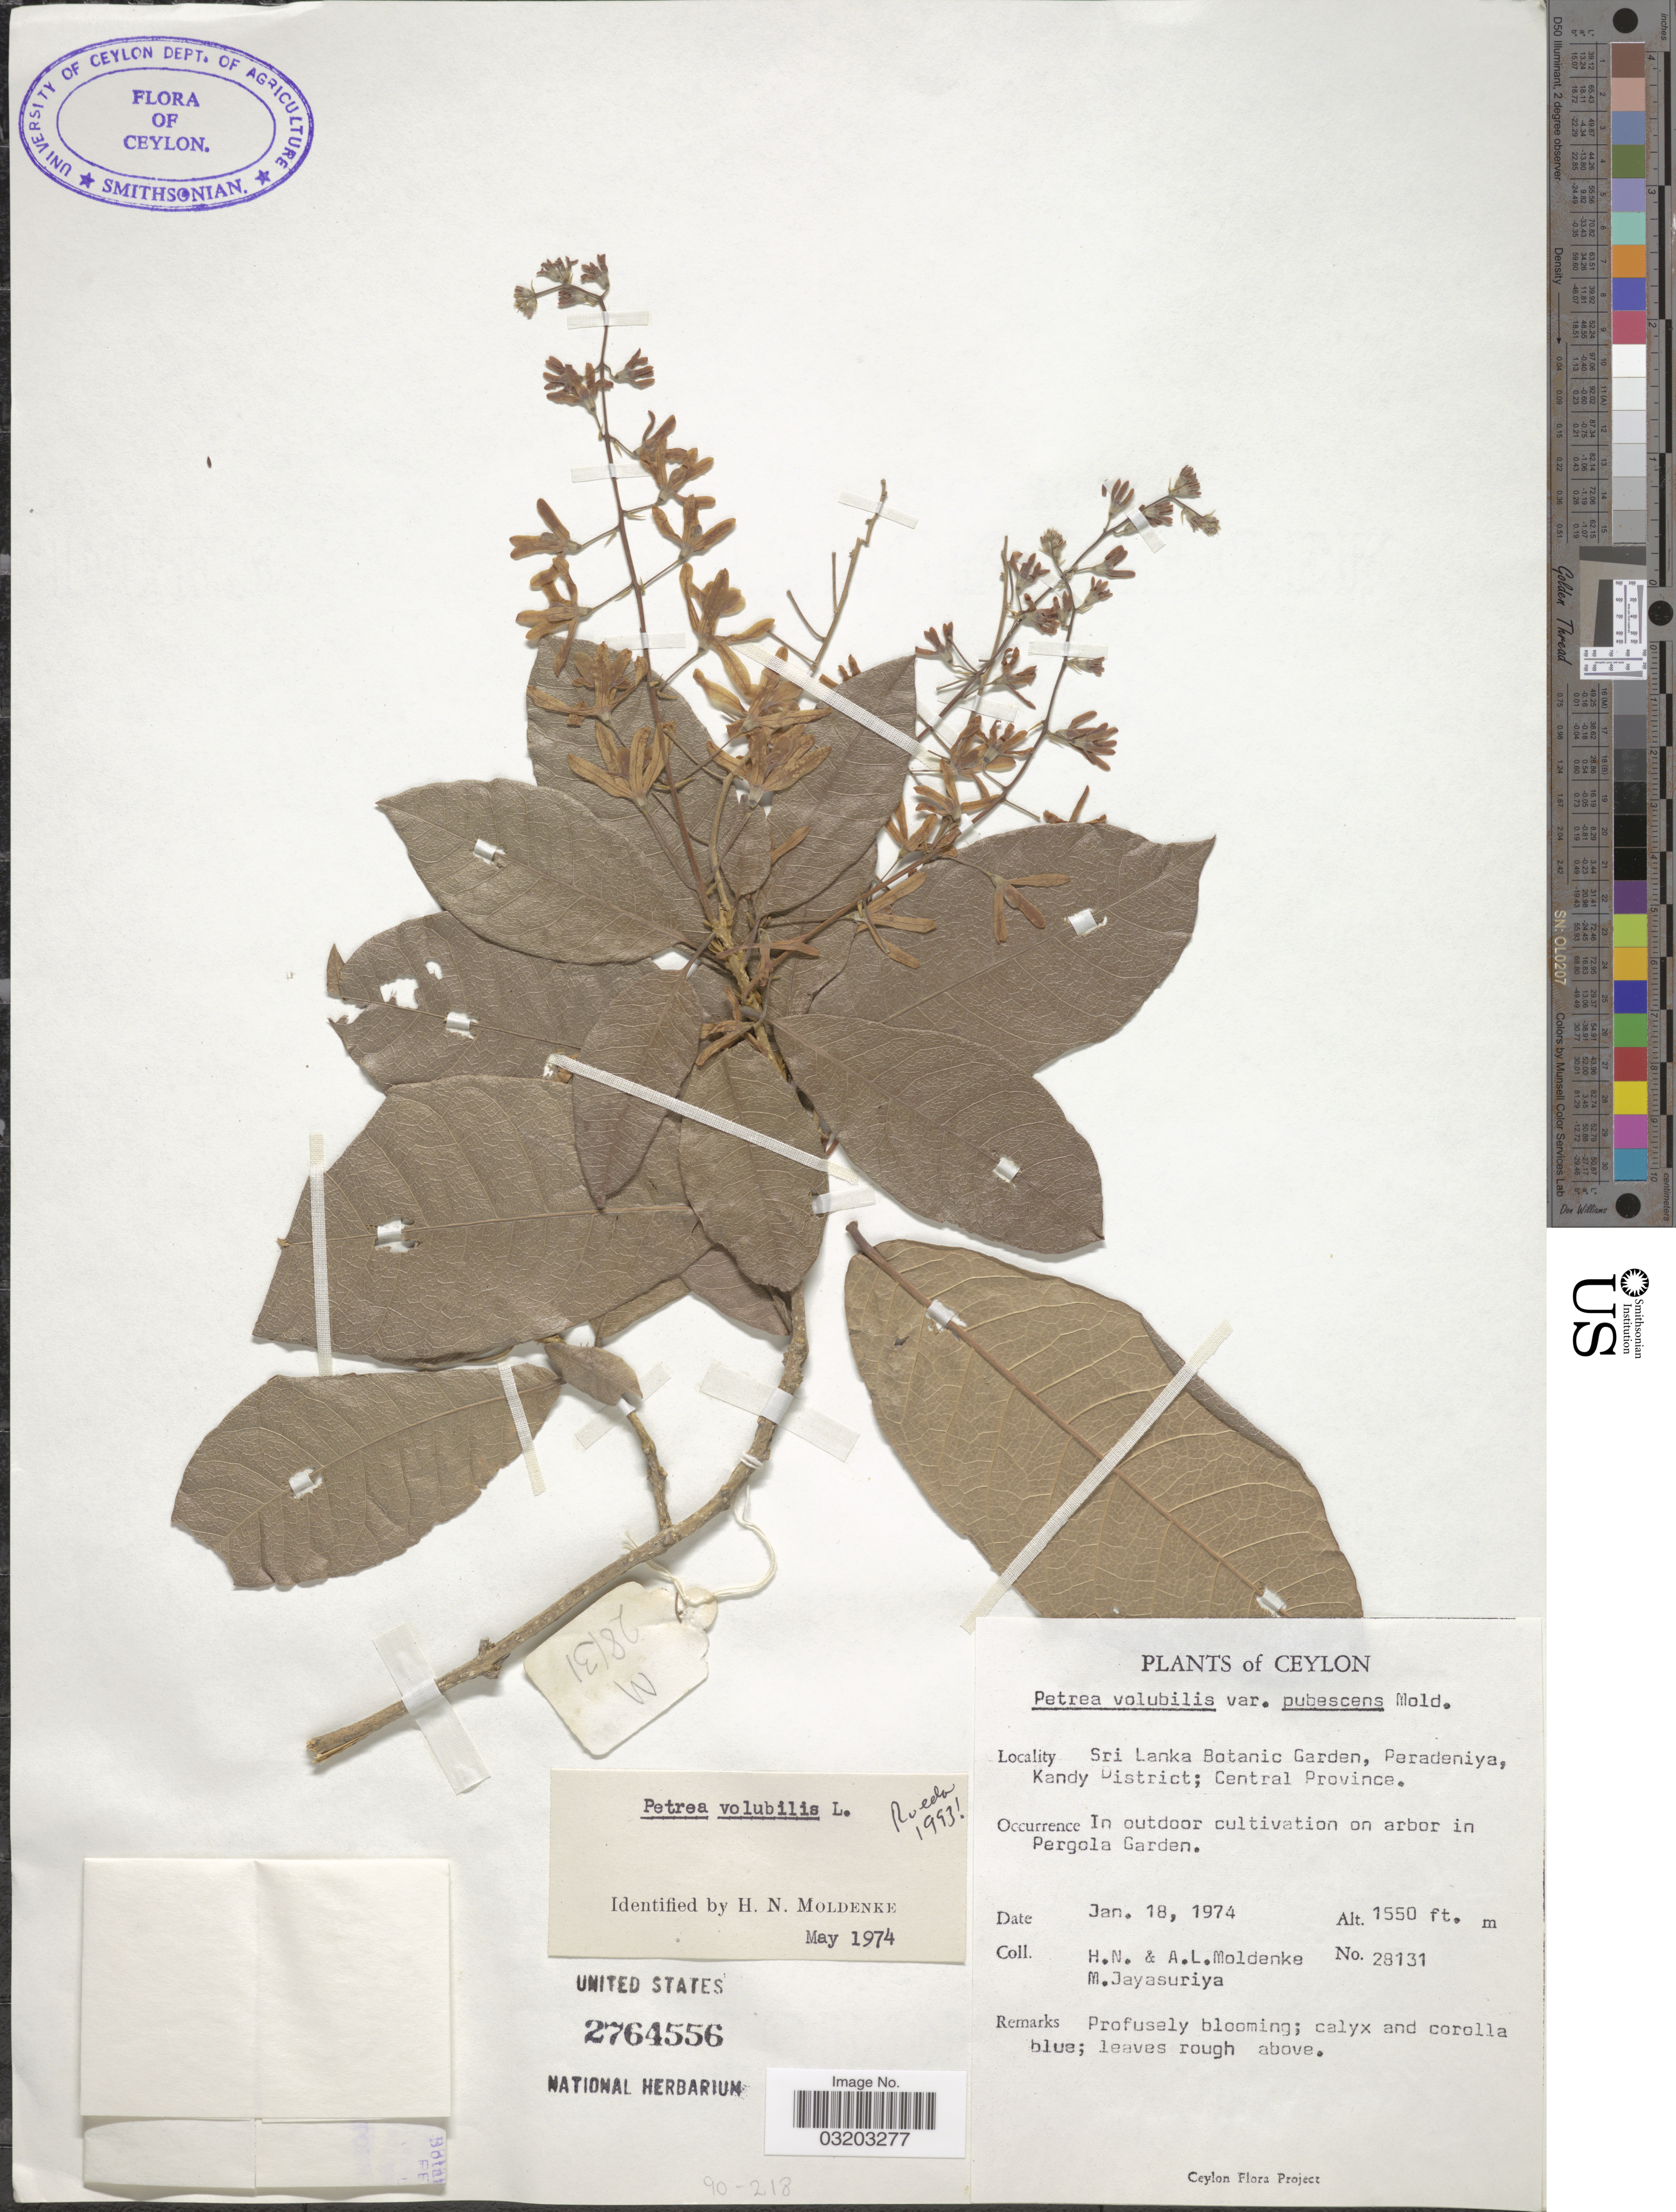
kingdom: Plantae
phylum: Tracheophyta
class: Magnoliopsida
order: Lamiales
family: Verbenaceae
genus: Petrea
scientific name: Petrea volubilis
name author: L.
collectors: H. N. Moldenke, A. L. Moldenke & M. Jayasuriya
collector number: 28131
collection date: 1974-01-18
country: Sri Lanka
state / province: Central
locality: Ceylon. Sri Lanka Botanic Garden, Peradeniya, Kandy District; Central Province. In outdoor cultivation on arbor in Pergola Garden.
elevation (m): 472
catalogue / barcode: US 2764556